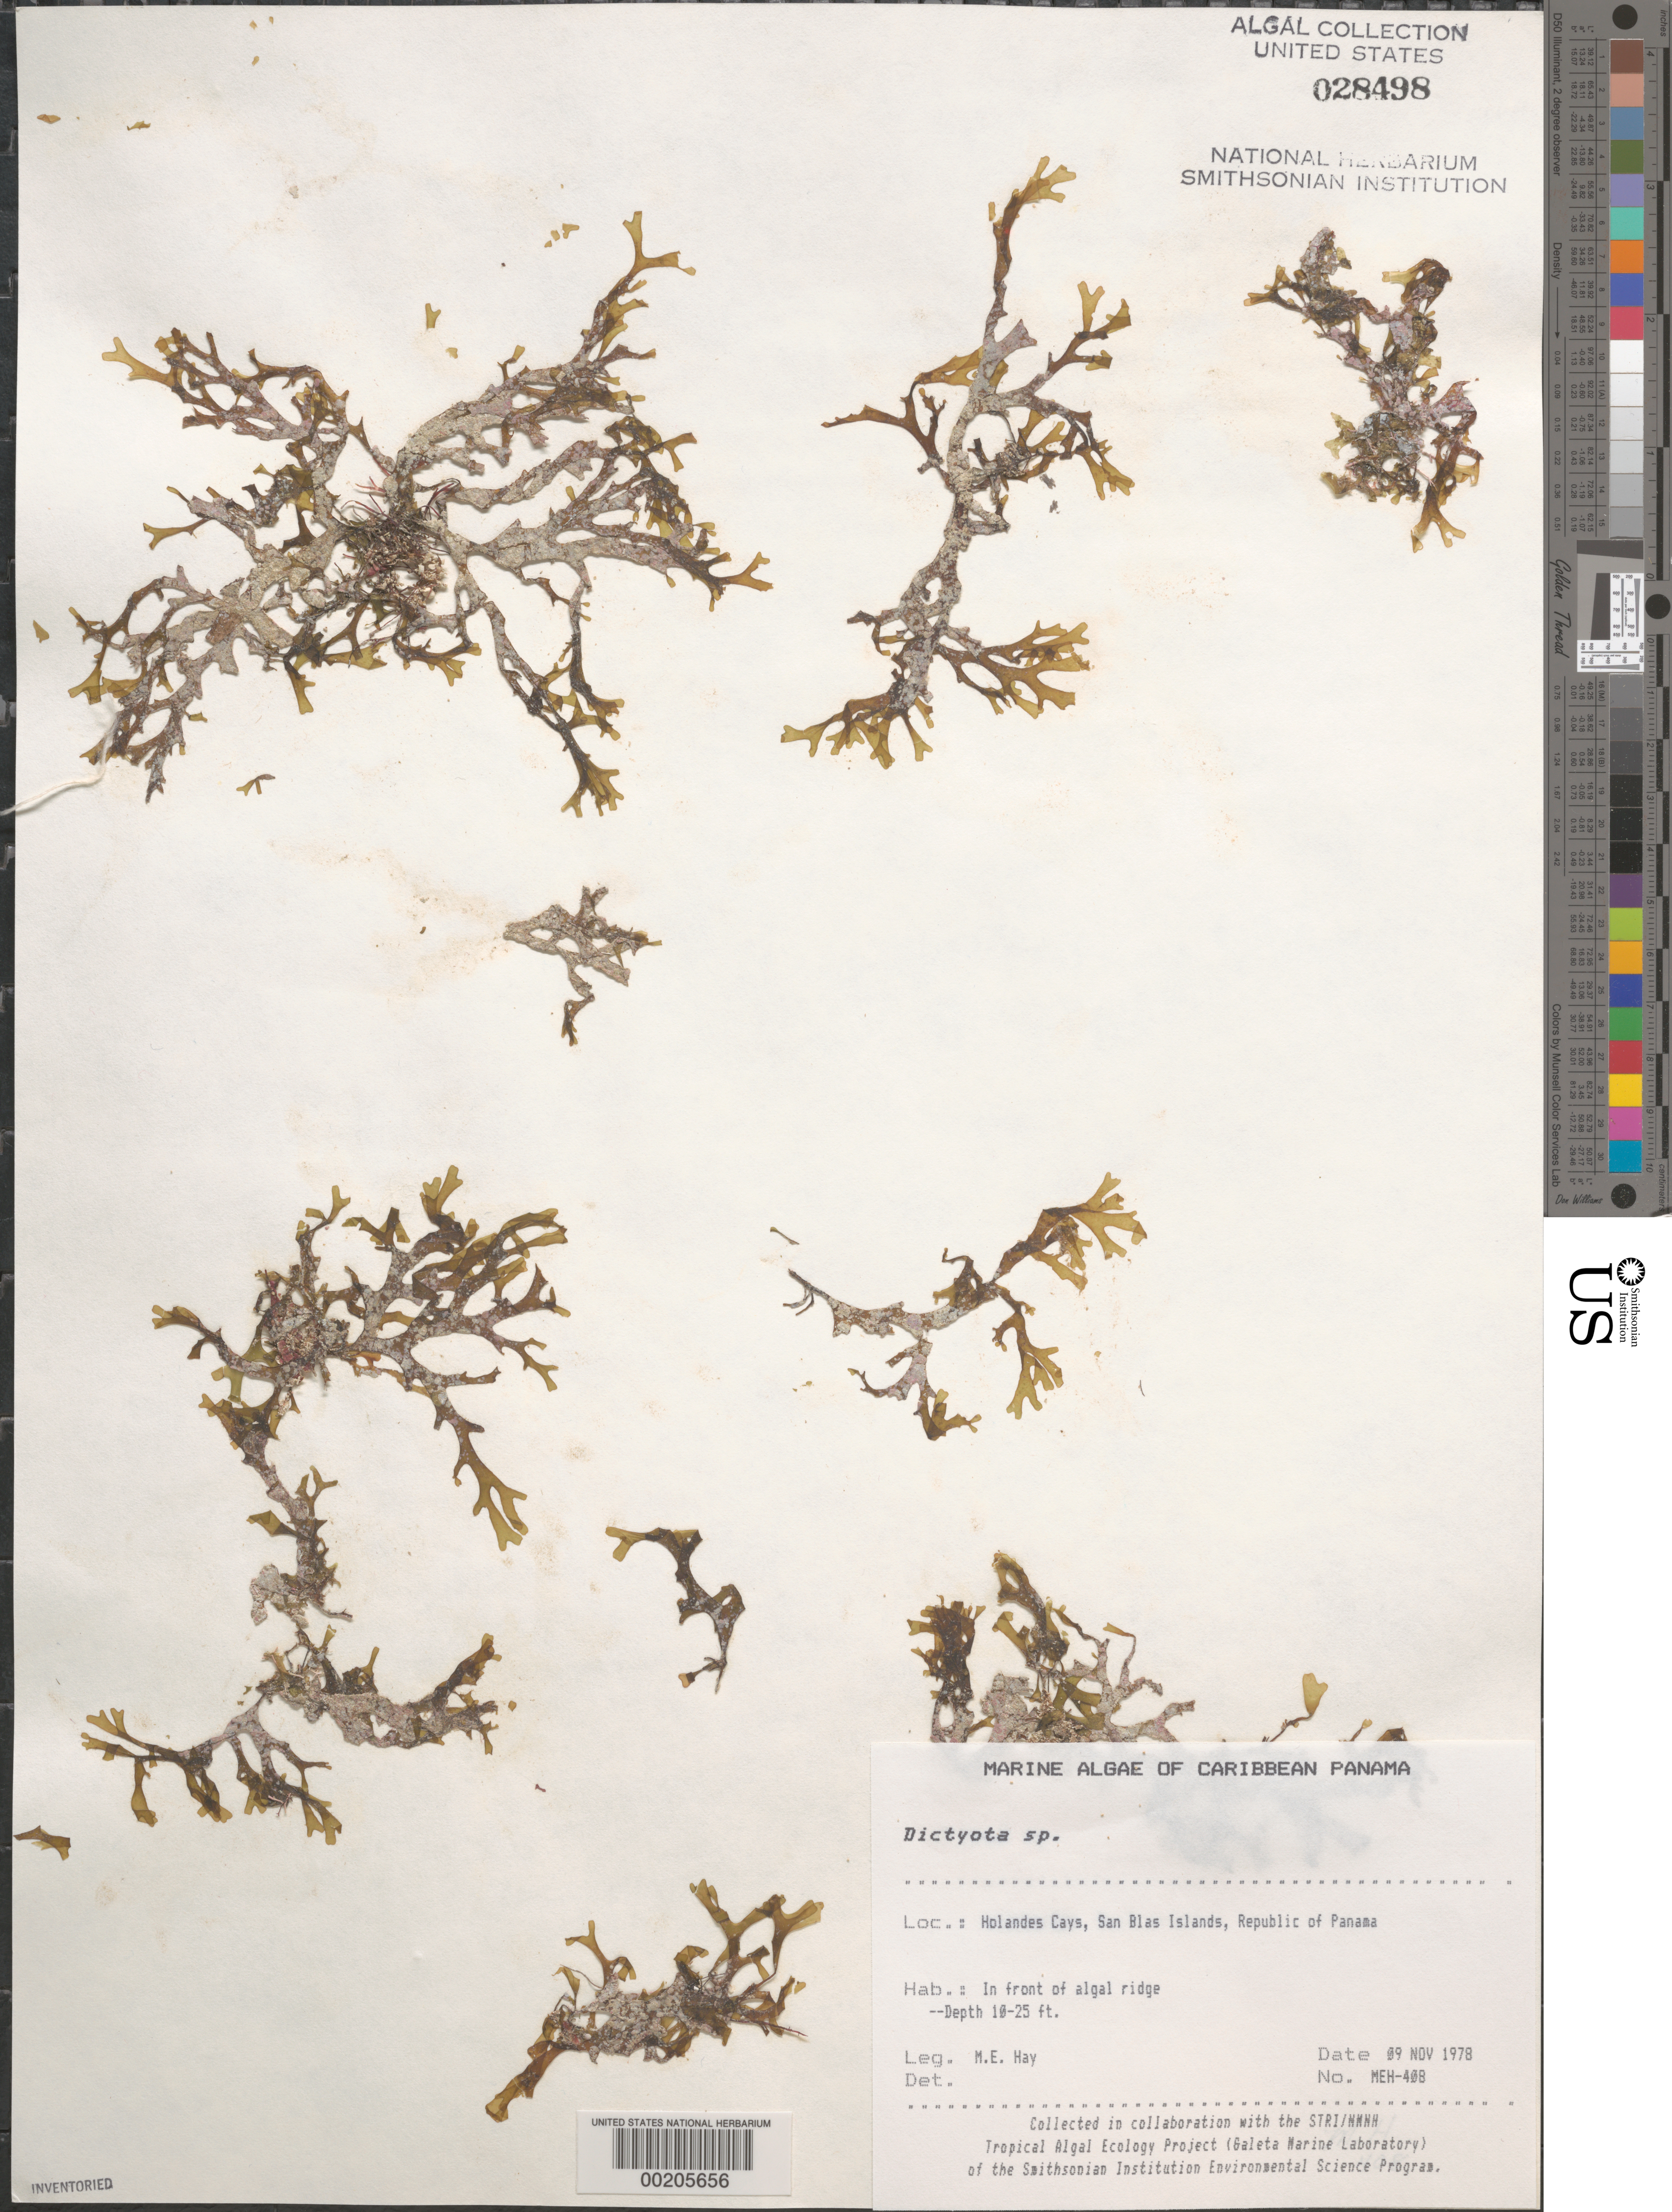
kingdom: Chromista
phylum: Ochrophyta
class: Phaeophyceae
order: Dictyotales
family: Dictyotaceae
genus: Dictyota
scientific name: Dictyota sp.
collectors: M. E. Hay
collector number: MEH-408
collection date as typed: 09 Nov 1978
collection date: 1978-11-09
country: Panama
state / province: Kuna Yala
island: Holandes Cays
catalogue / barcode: US 28498